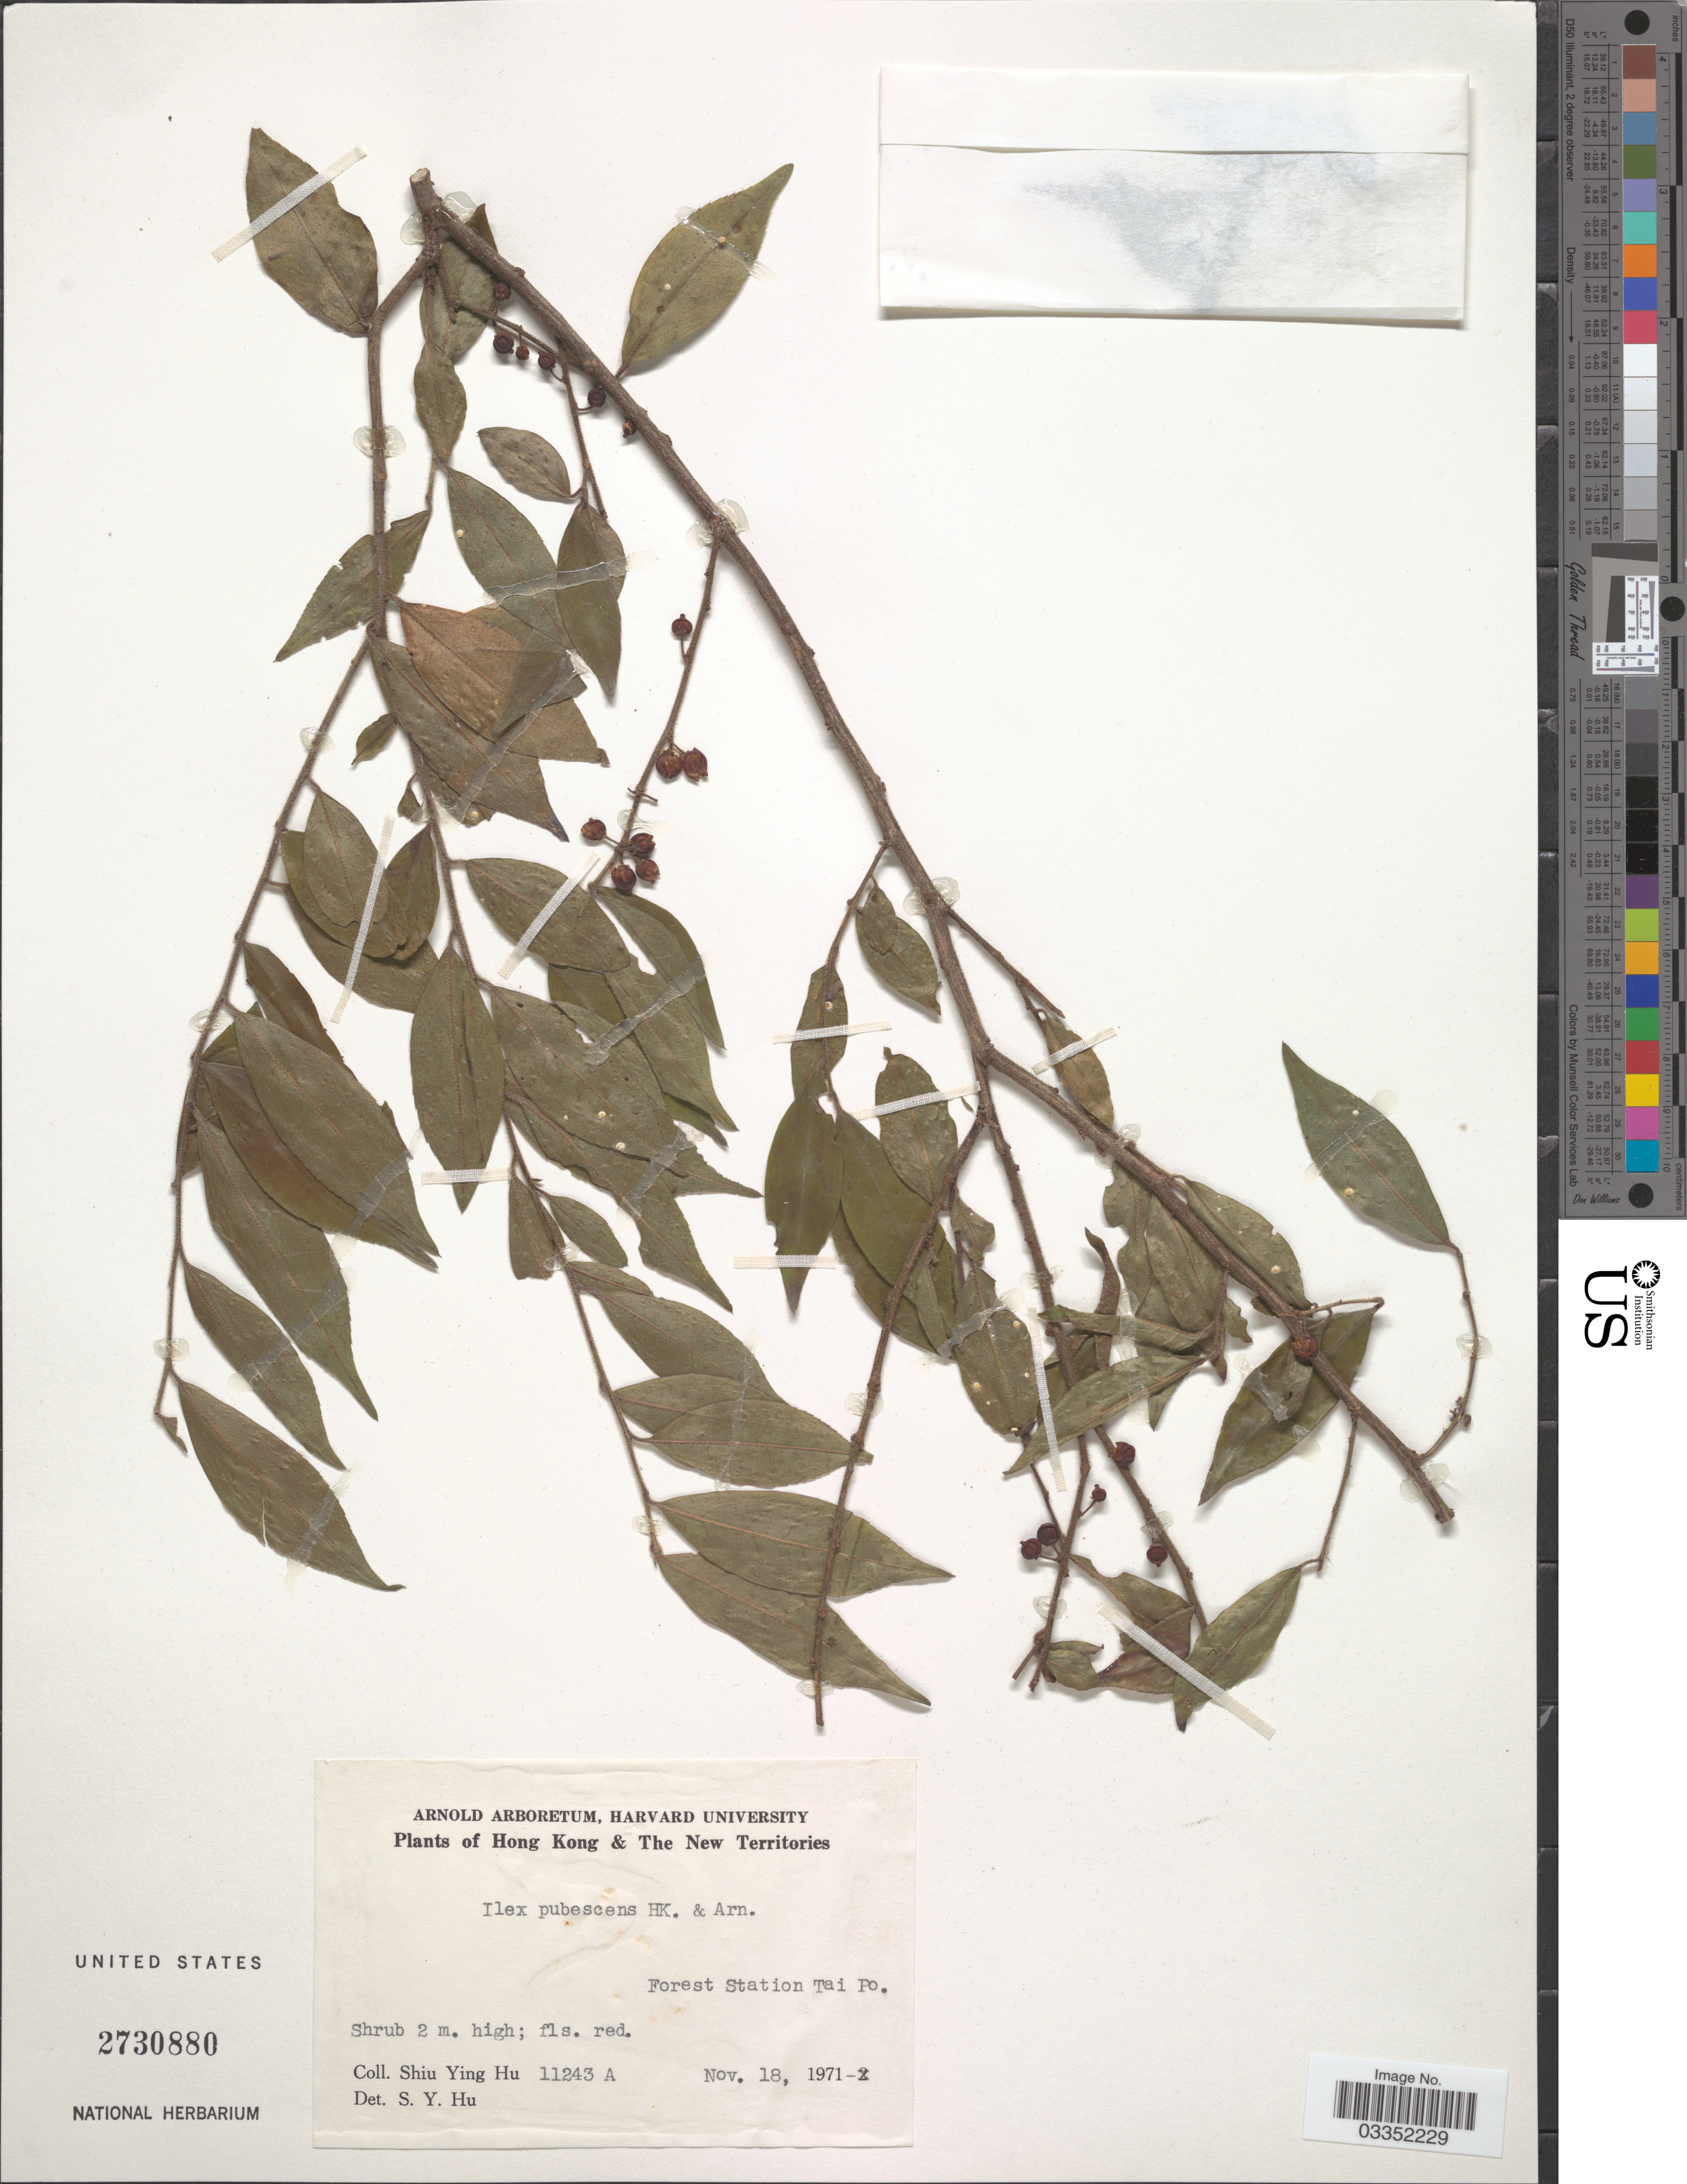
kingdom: Plantae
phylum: Tracheophyta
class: Magnoliopsida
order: Aquifoliales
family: Aquifoliaceae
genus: Ilex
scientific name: Ilex pubescens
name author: Hook. & Arn.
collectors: S. Y. Hu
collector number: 11243A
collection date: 1971-11-18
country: China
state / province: Hong Kong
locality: Hong Kong & The New Territories, Forest Station Tai Po.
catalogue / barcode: US 2730880